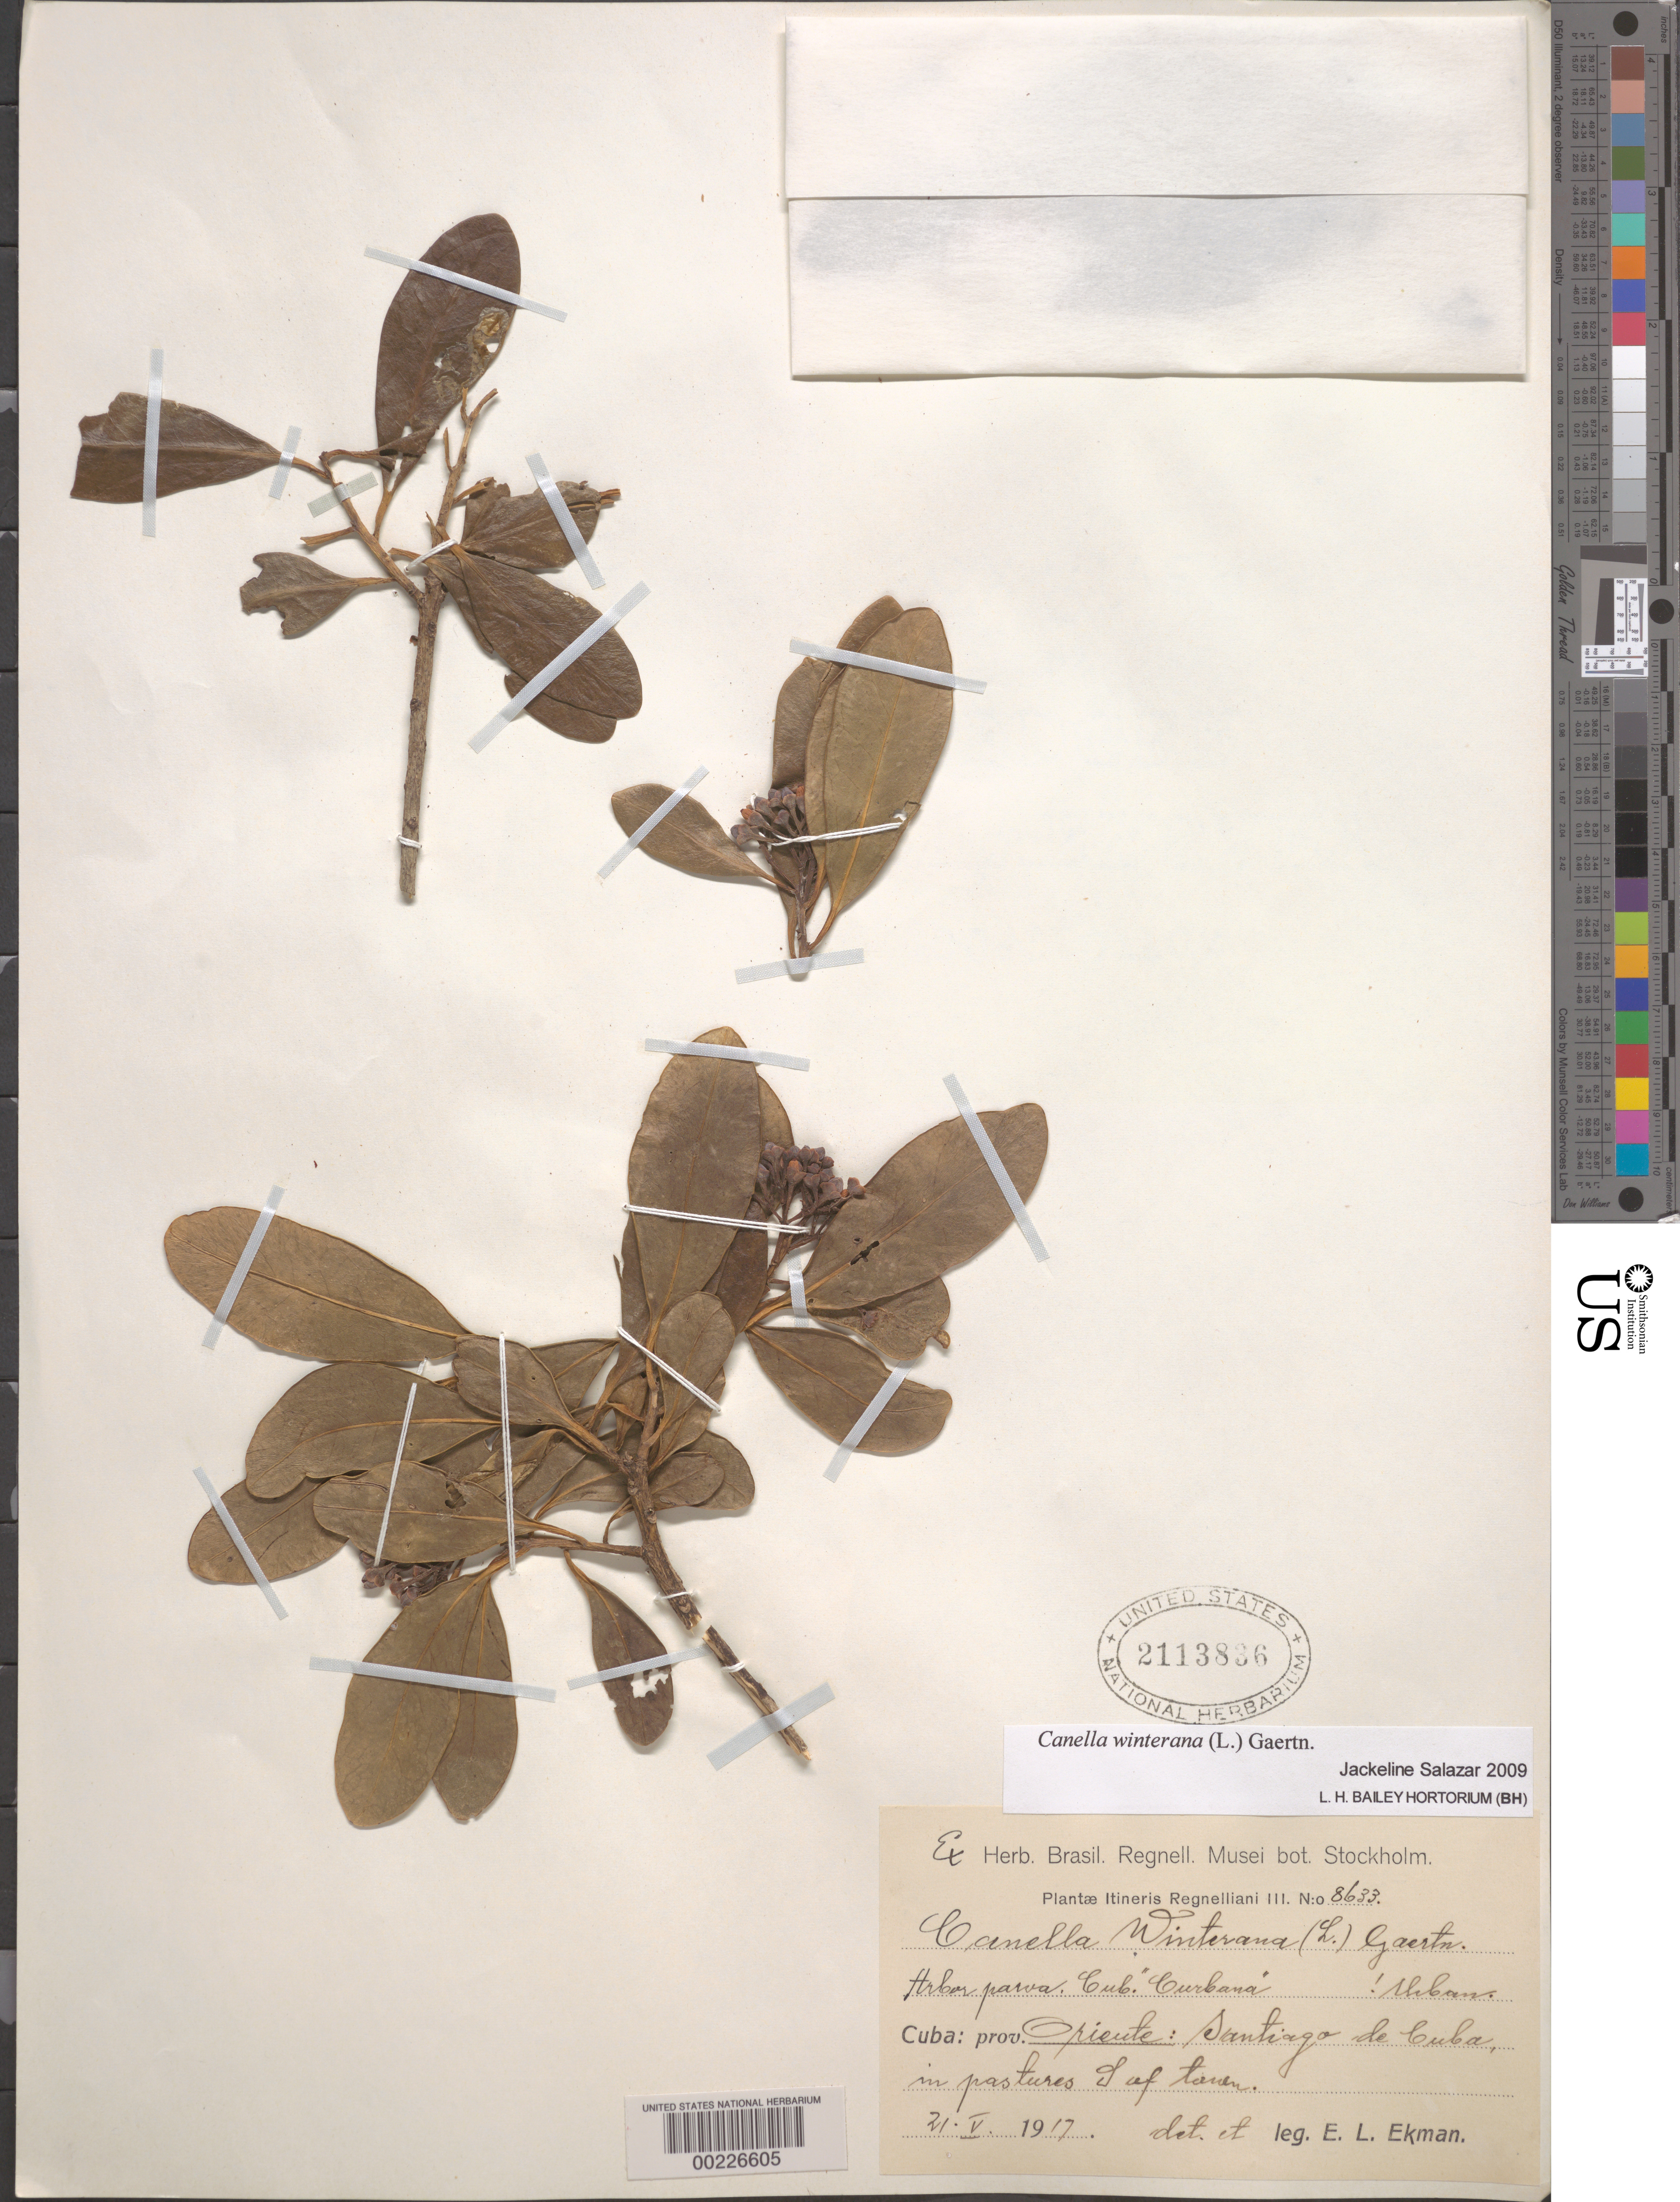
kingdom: Plantae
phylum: Tracheophyta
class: Magnoliopsida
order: Canellales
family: Canellaceae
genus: Canella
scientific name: Canella winterana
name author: (L.) Gaertn.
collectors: E. L. Ekman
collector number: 8633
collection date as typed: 21 May 1917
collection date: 1917-05-21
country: Cuba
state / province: Oriente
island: Greater Antilles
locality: Santiago de cuba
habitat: In pastures out of town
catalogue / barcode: US 2113836